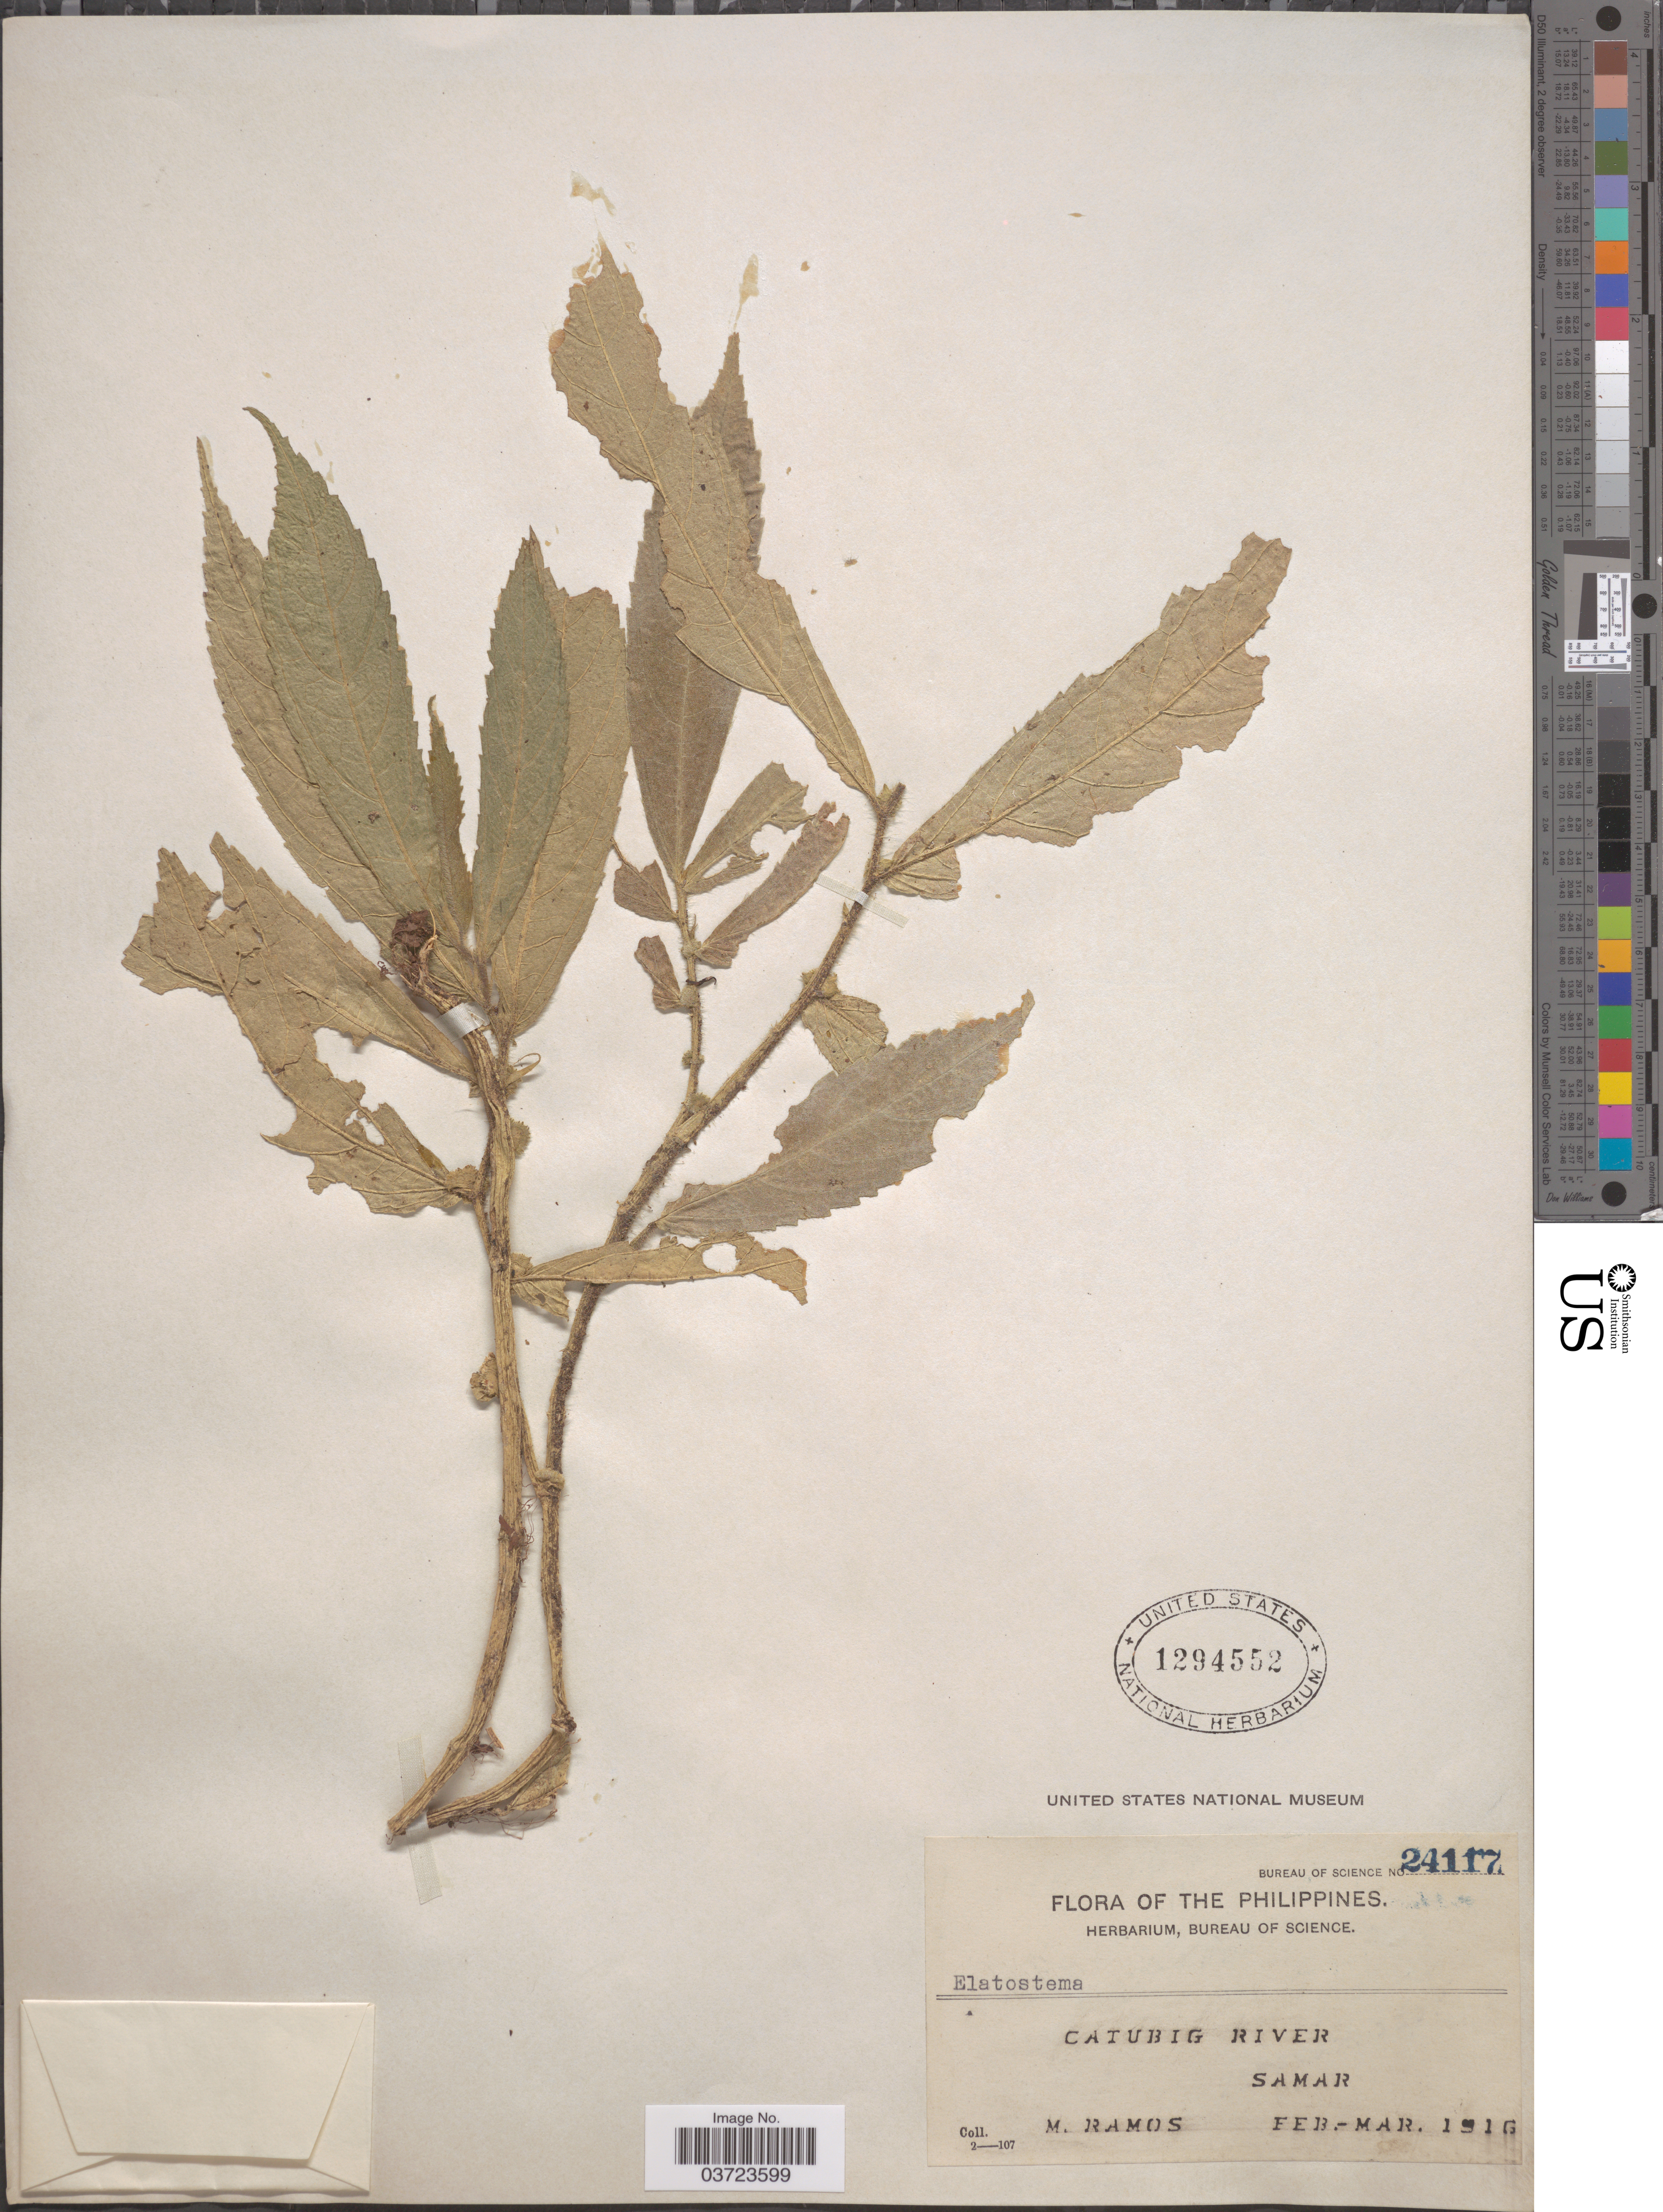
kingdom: Plantae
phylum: Tracheophyta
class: Magnoliopsida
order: Rosales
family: Urticaceae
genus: Elatostema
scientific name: Elatostema sp.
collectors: M. Ramos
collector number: Bureau of Science 24117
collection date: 1916-02/1916-03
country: Philippines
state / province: Eastern Visayas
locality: Catubig River. Samar.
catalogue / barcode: US 1294552